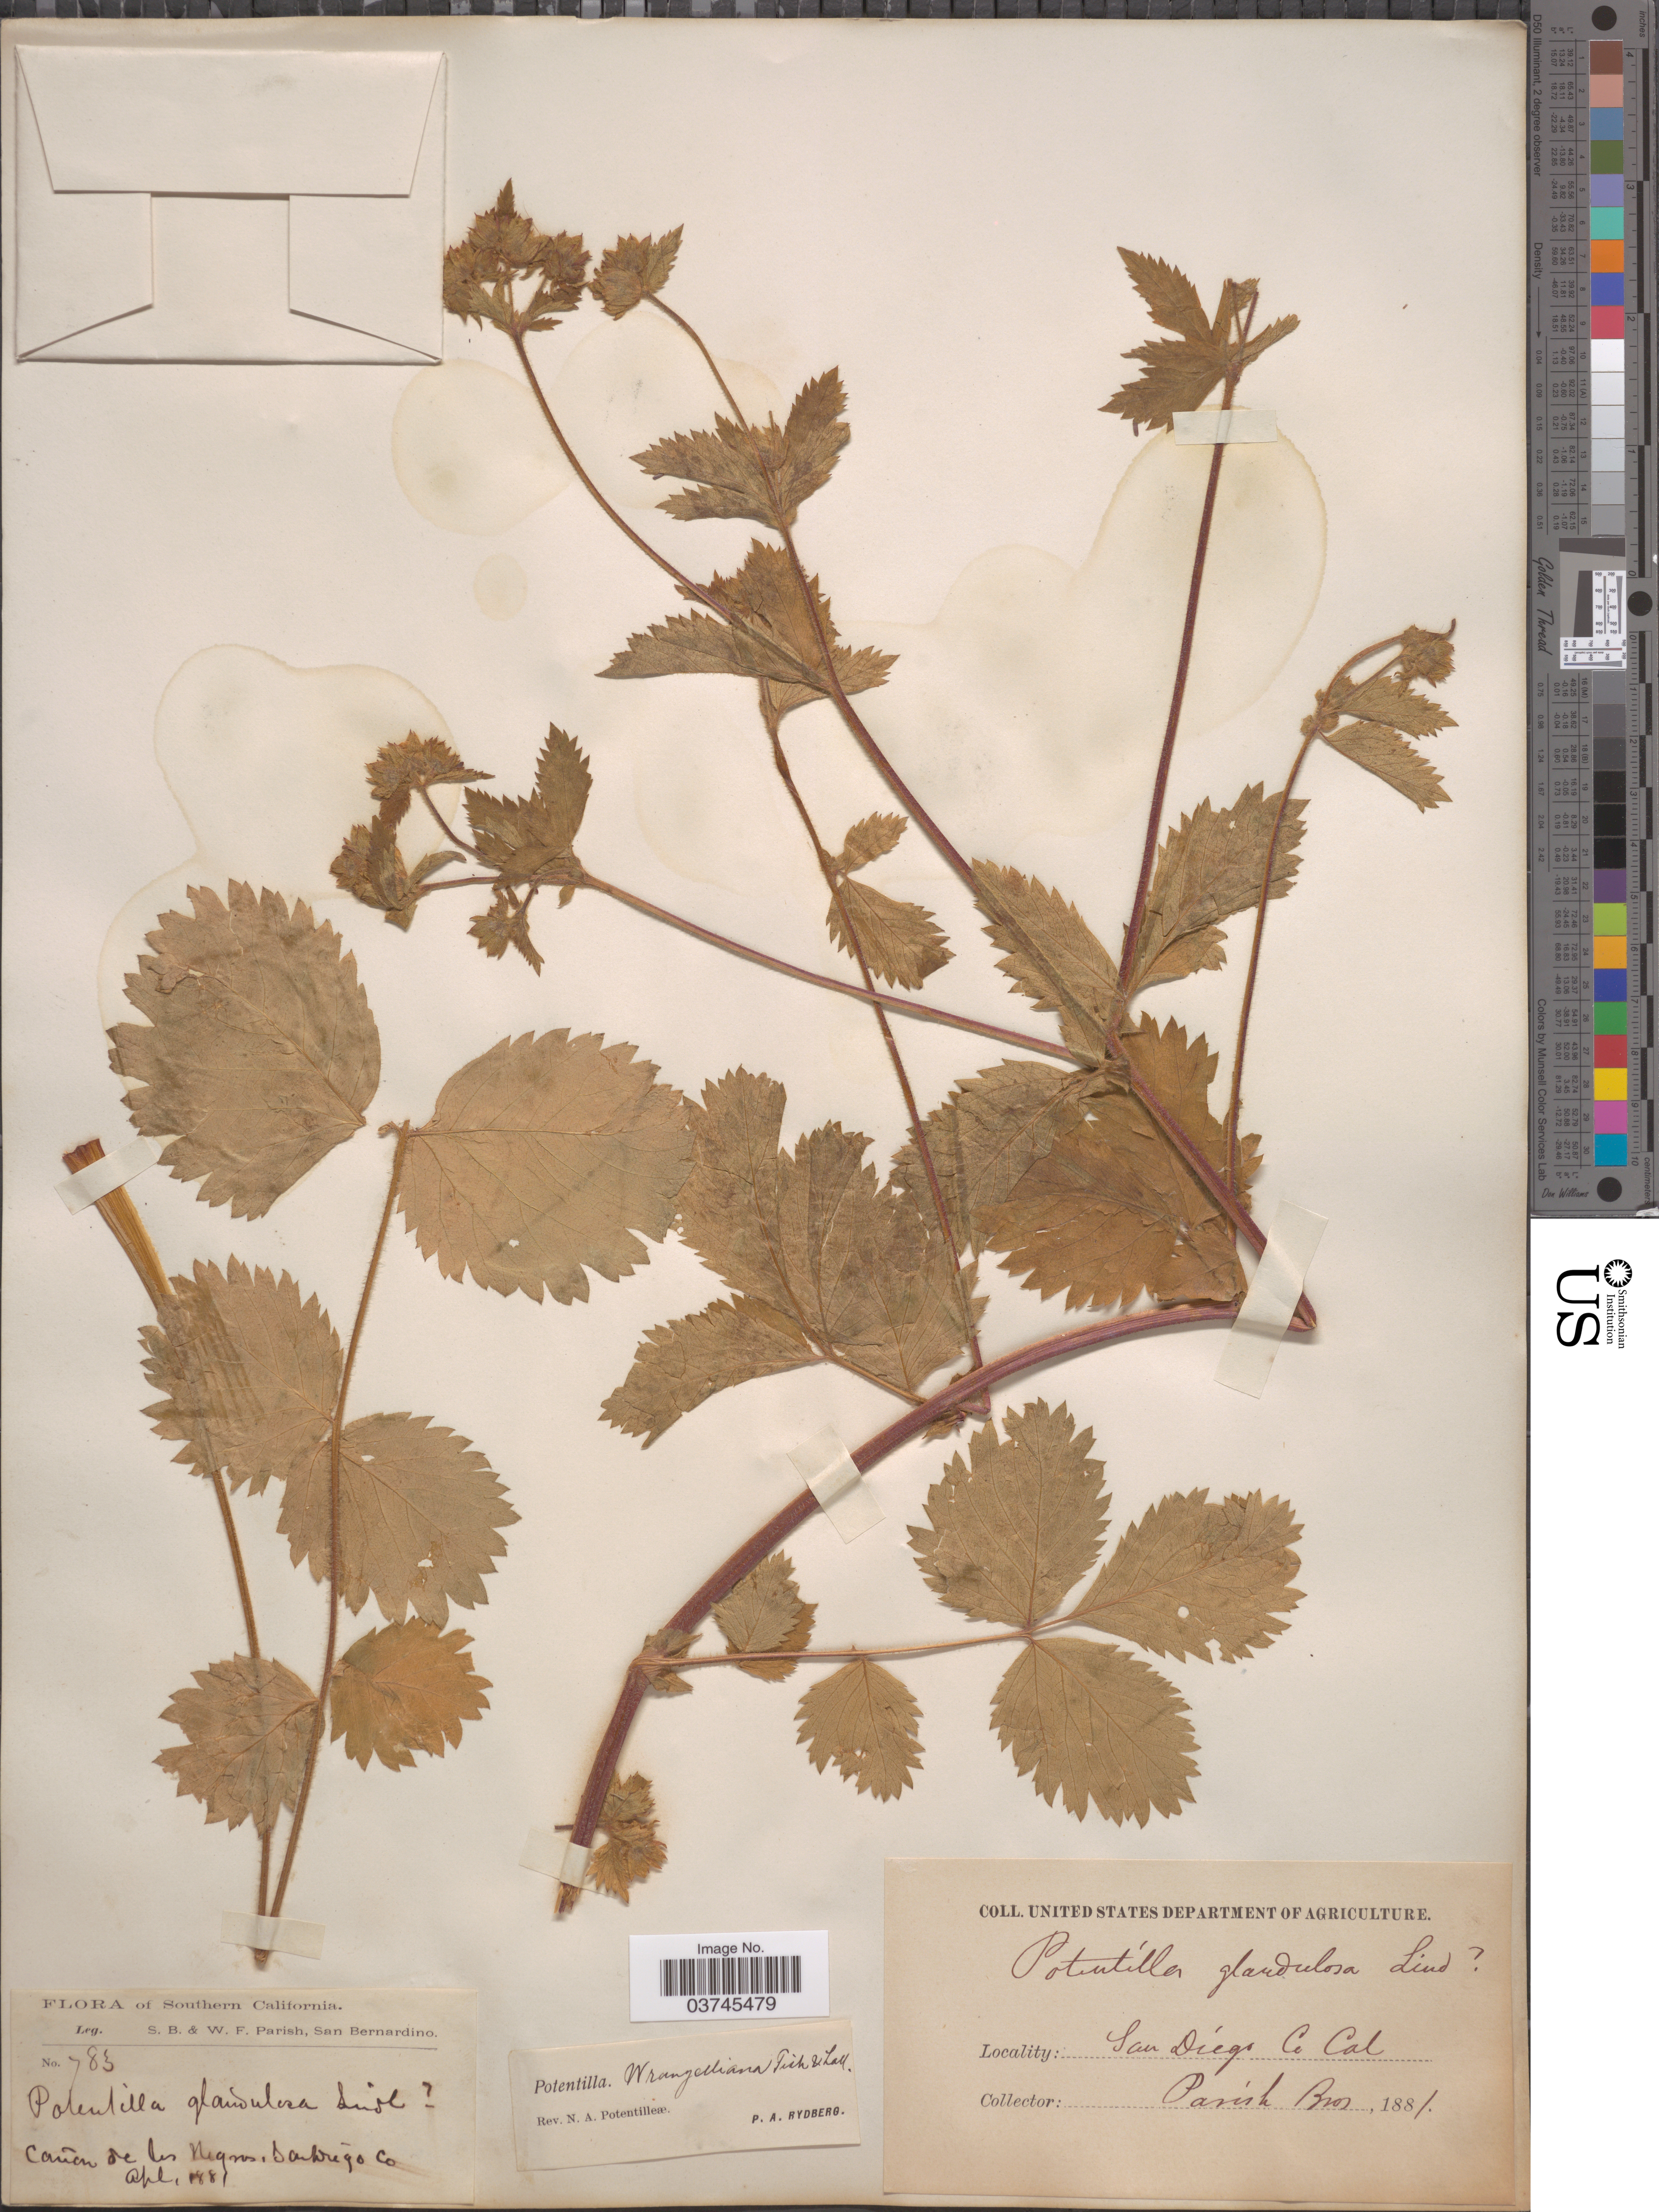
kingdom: Plantae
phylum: Tracheophyta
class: Magnoliopsida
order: Rosales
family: Rosaceae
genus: Drymocallis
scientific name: Drymocallis glandulosa var. wrangelliana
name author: (Greene) Ertter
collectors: S. B. Parish & W. F. Parish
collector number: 783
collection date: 1881-04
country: United States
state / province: California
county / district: San Diego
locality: Southern California. Cañon de les Nigros, San Diego Co.